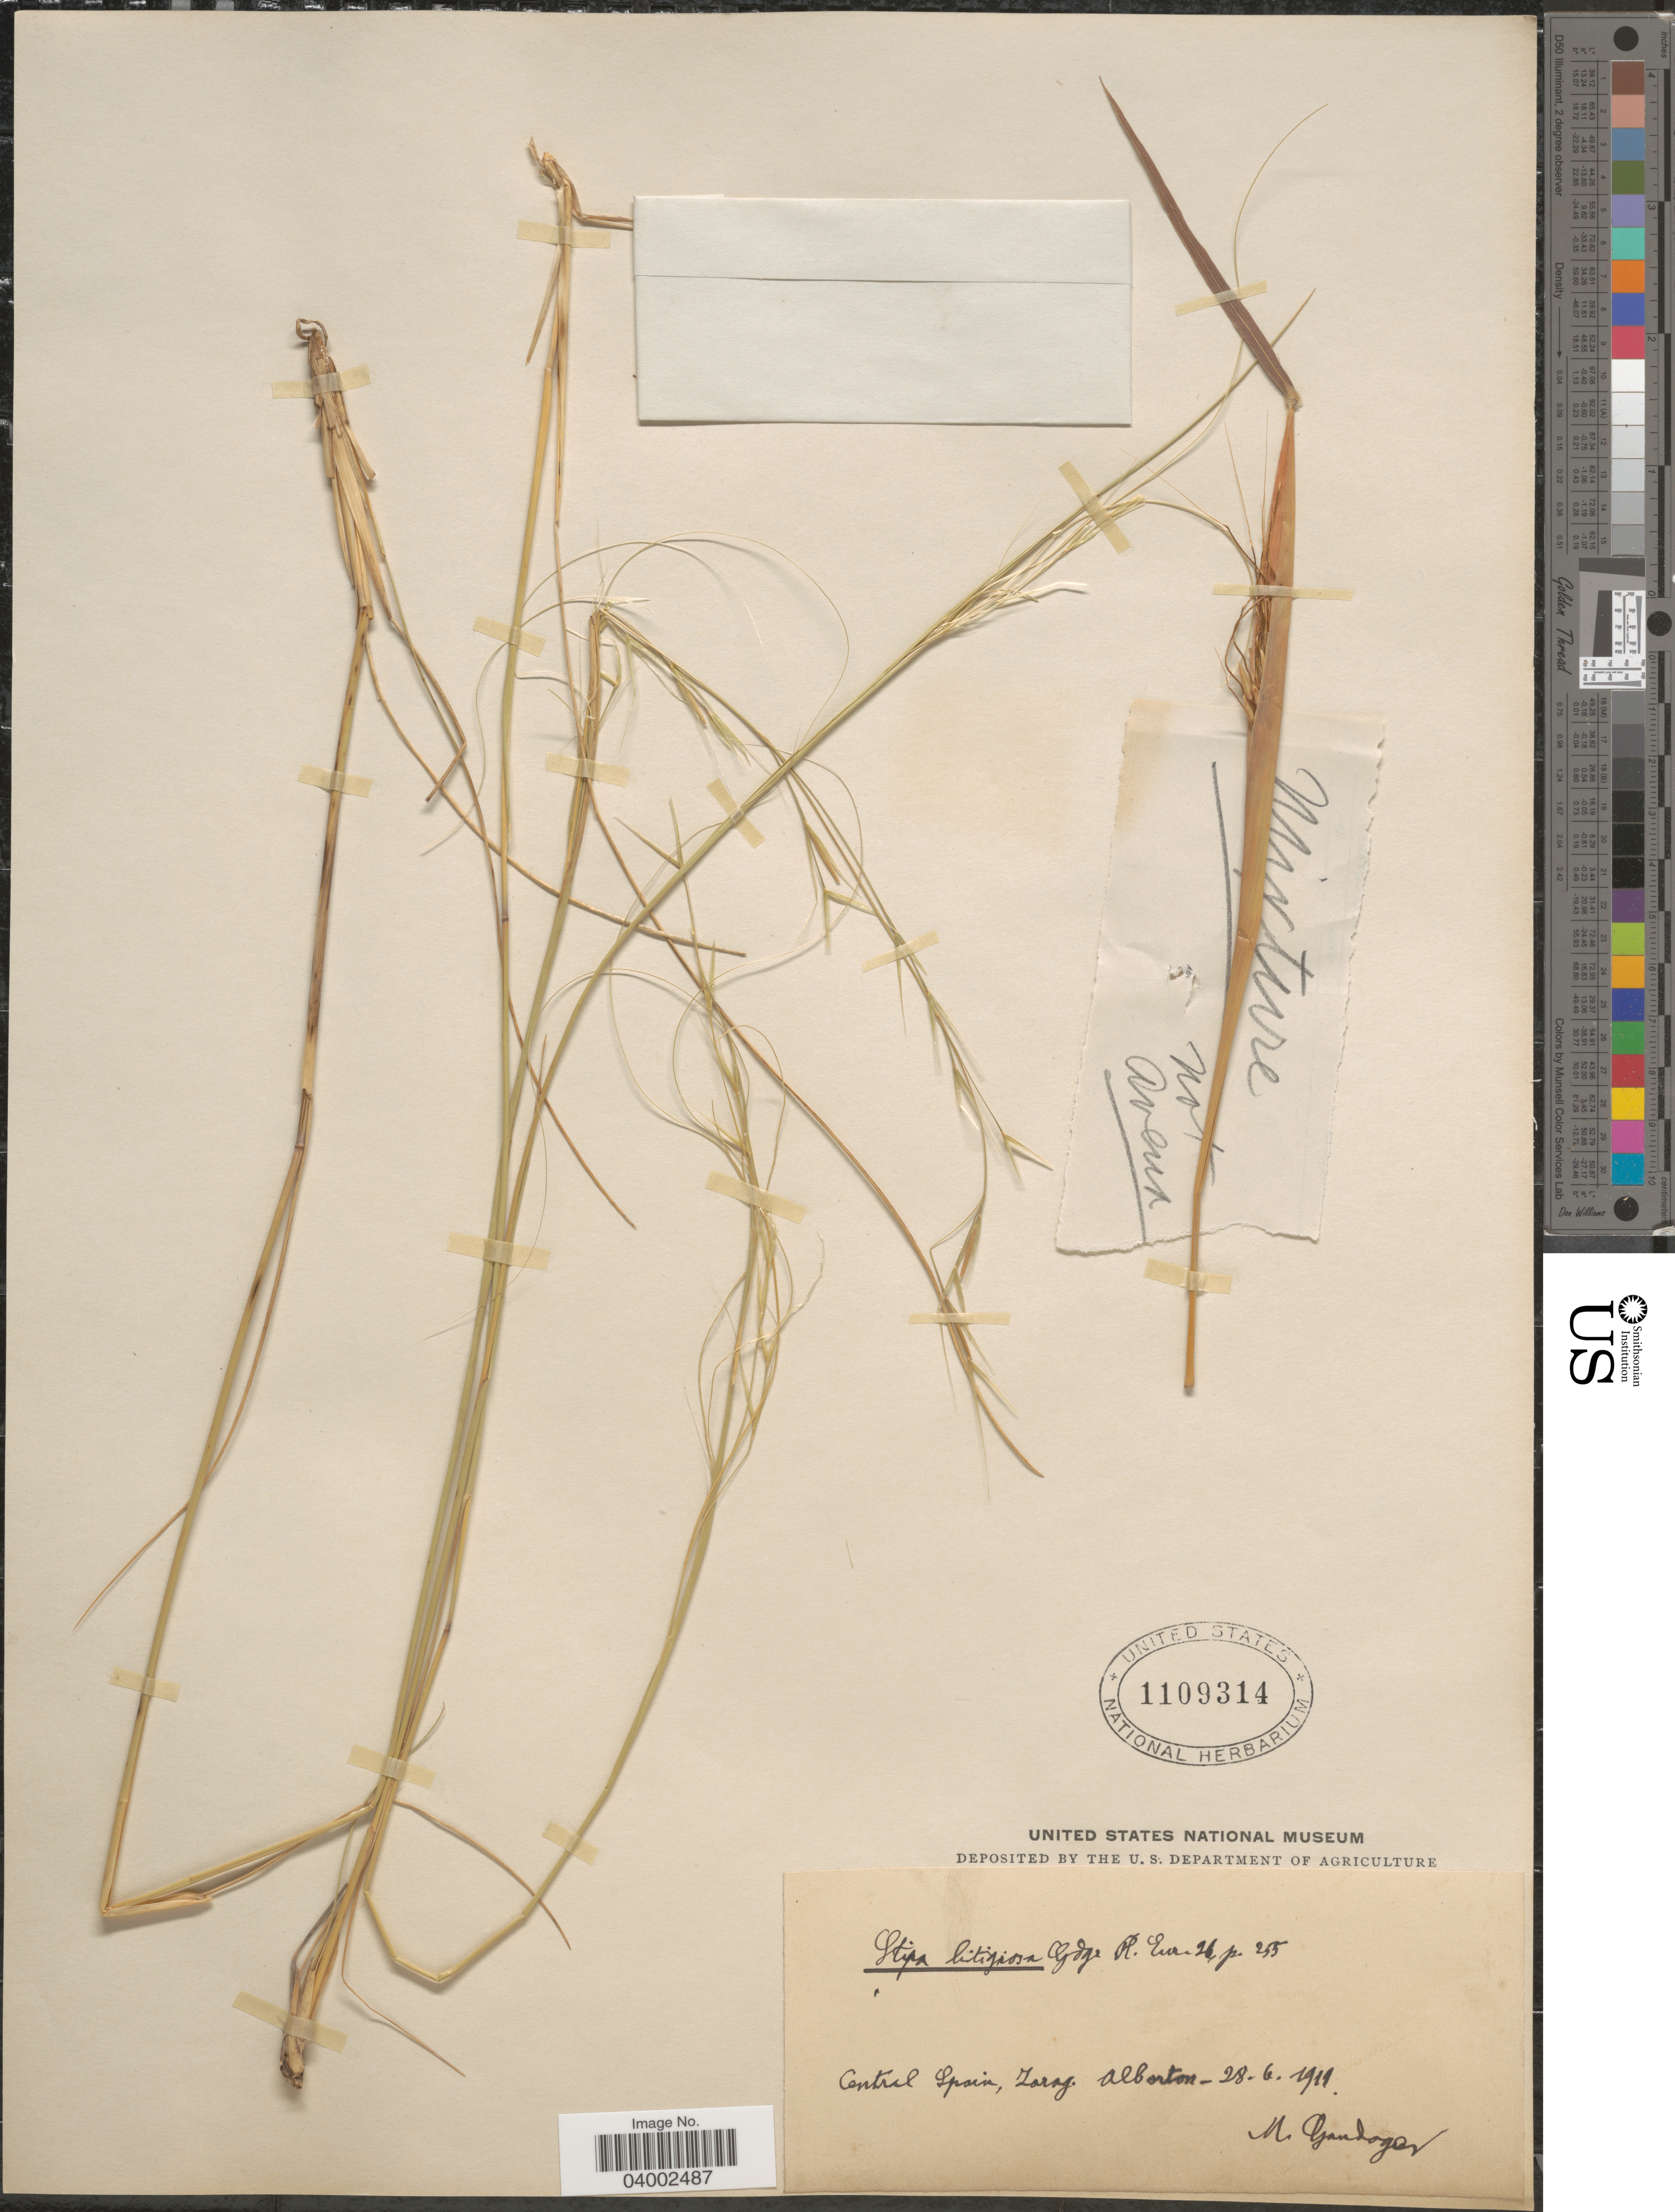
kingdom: Plantae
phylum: Tracheophyta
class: Liliopsida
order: Poales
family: Poaceae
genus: Stipa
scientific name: Stipa capillata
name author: L.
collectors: M. Gandoger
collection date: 1919-06-28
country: Spain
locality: Central Spain, Zarag. Alborton.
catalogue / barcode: US 1109314